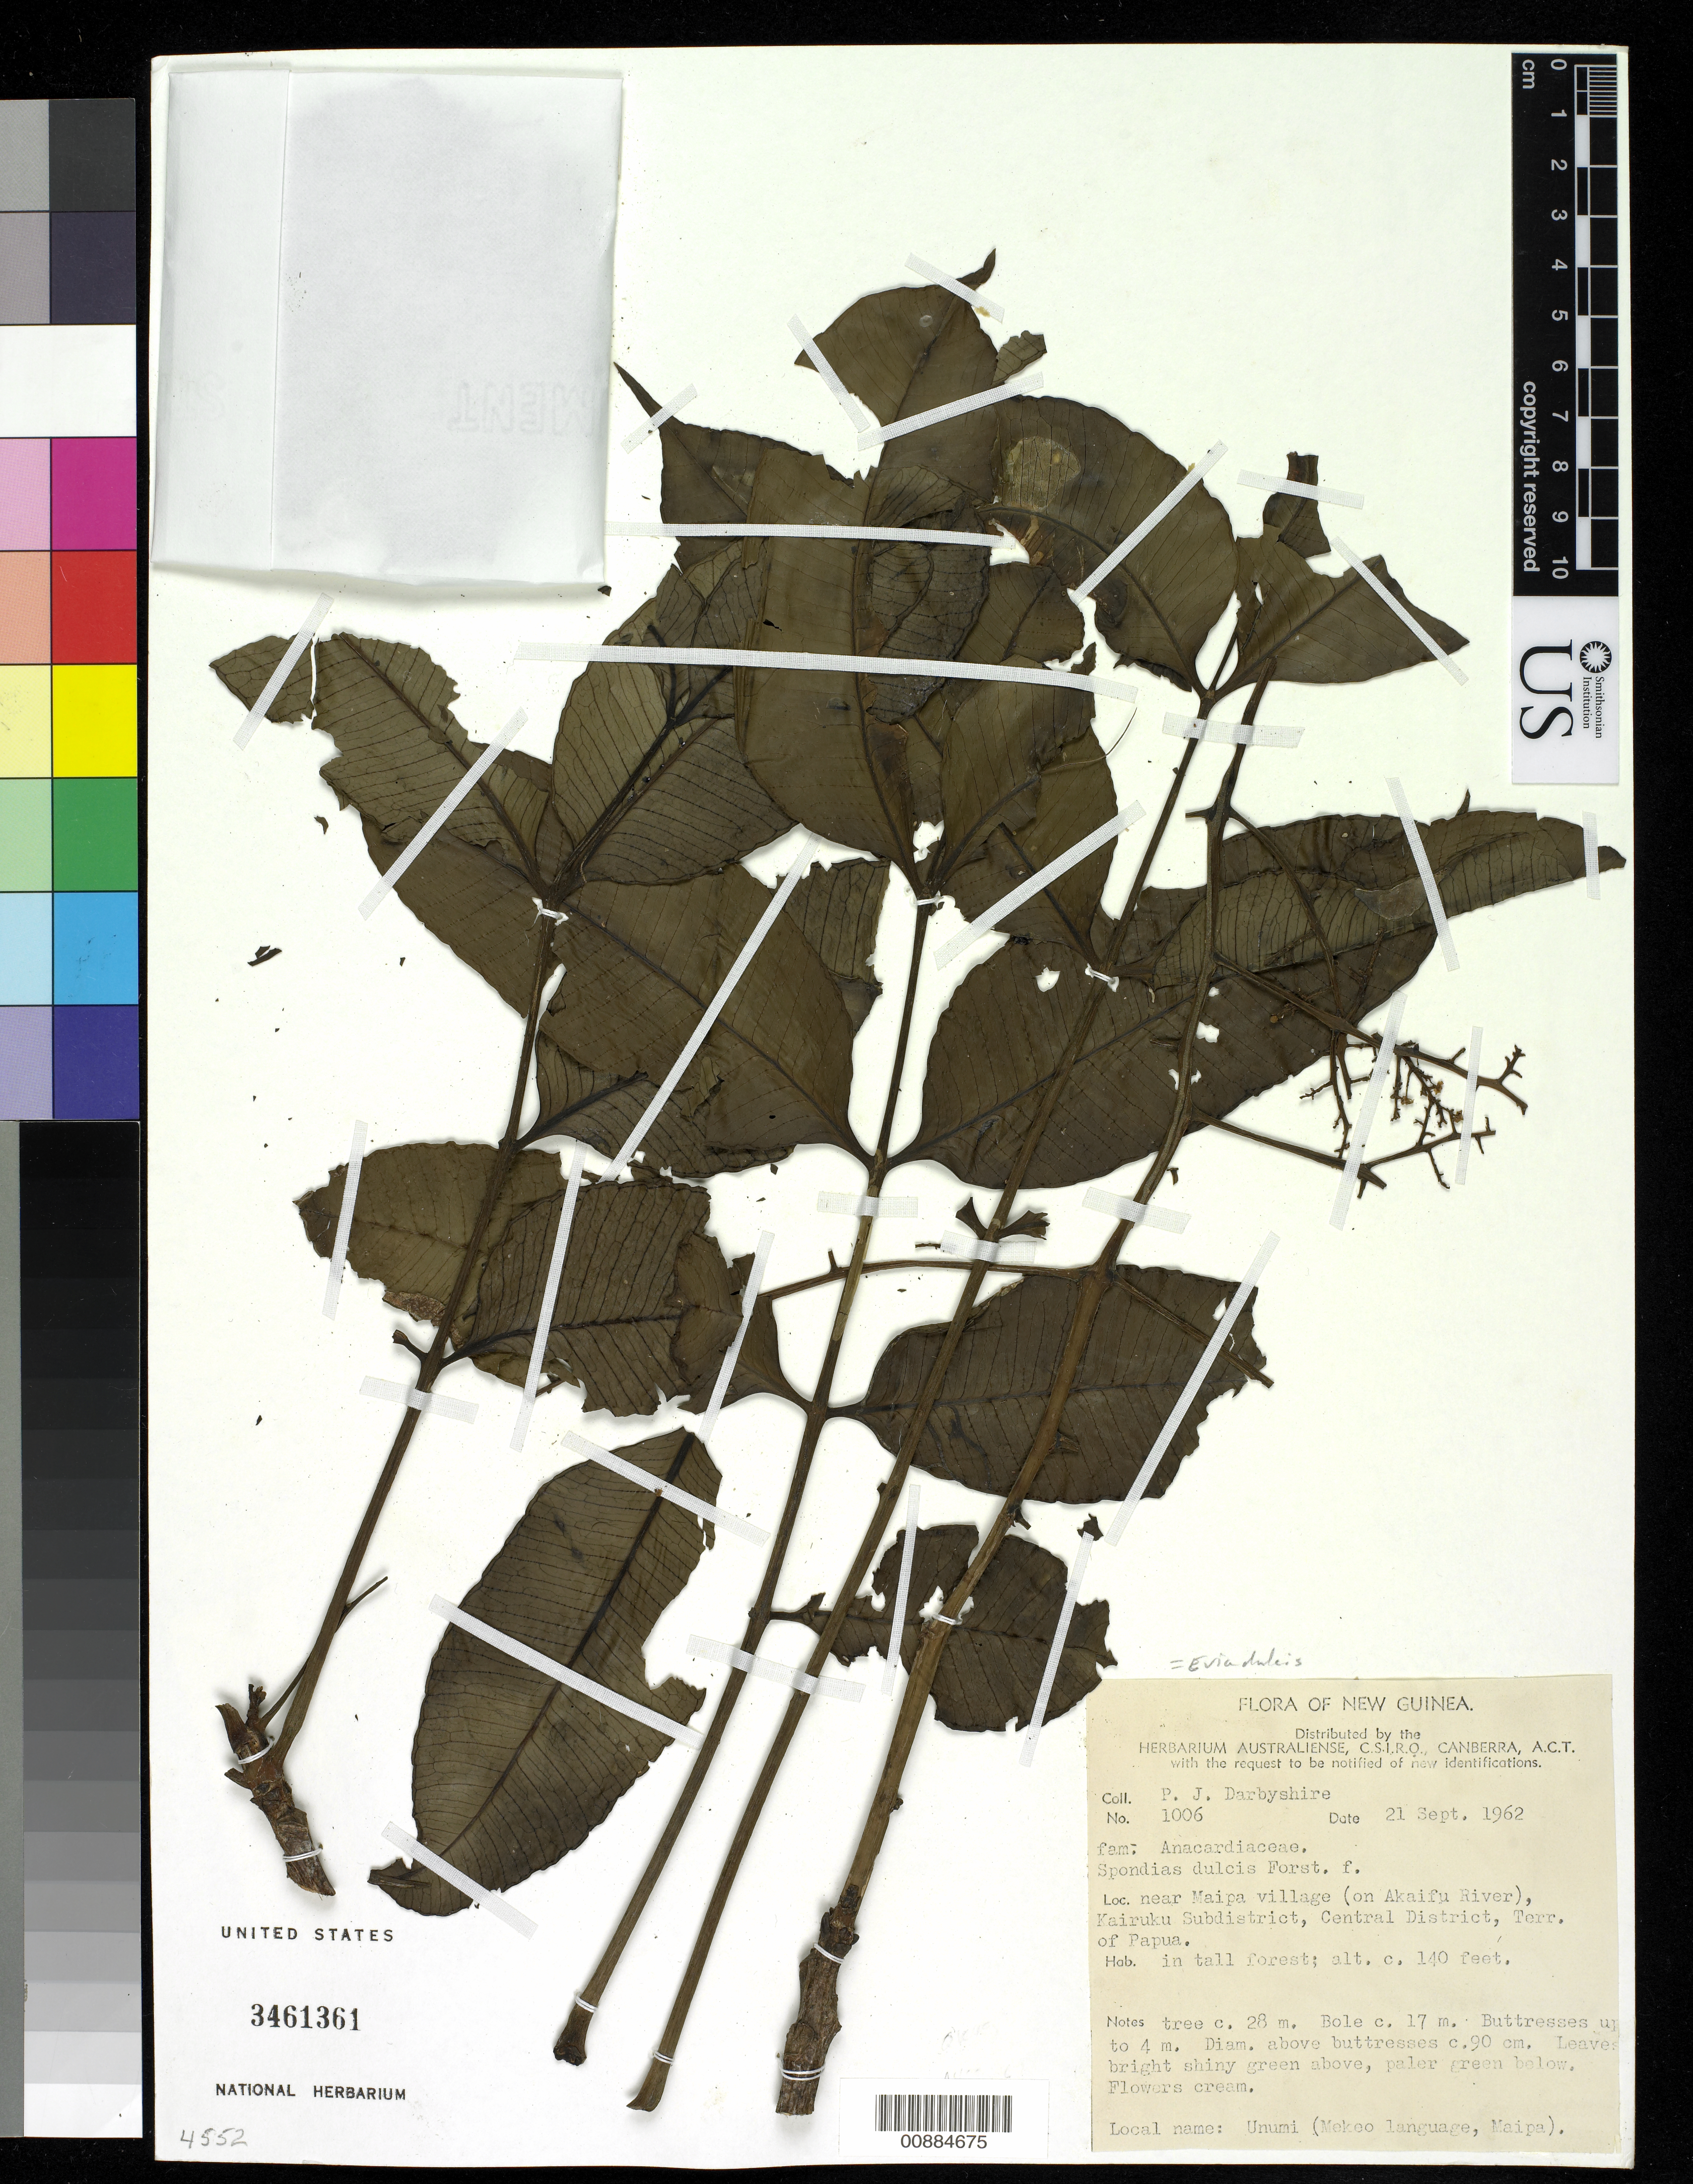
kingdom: Plantae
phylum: Tracheophyta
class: Magnoliopsida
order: Sapindales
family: Anacardiaceae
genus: Spondias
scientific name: Spondias dulcis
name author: Parkinson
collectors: P. Darbyshire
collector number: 1006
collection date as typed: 21 Sep 1962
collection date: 1962-09-21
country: Papua New Guinea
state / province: Central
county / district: Kairuku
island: New Guinea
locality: Kairuku. New Guinea, near Maipa village ( on akaifu River), Kairuku subdistrict, Central district, Terr. Of Papua (Kairuku I. ?)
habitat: in tall forest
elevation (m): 43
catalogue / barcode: US 3461361